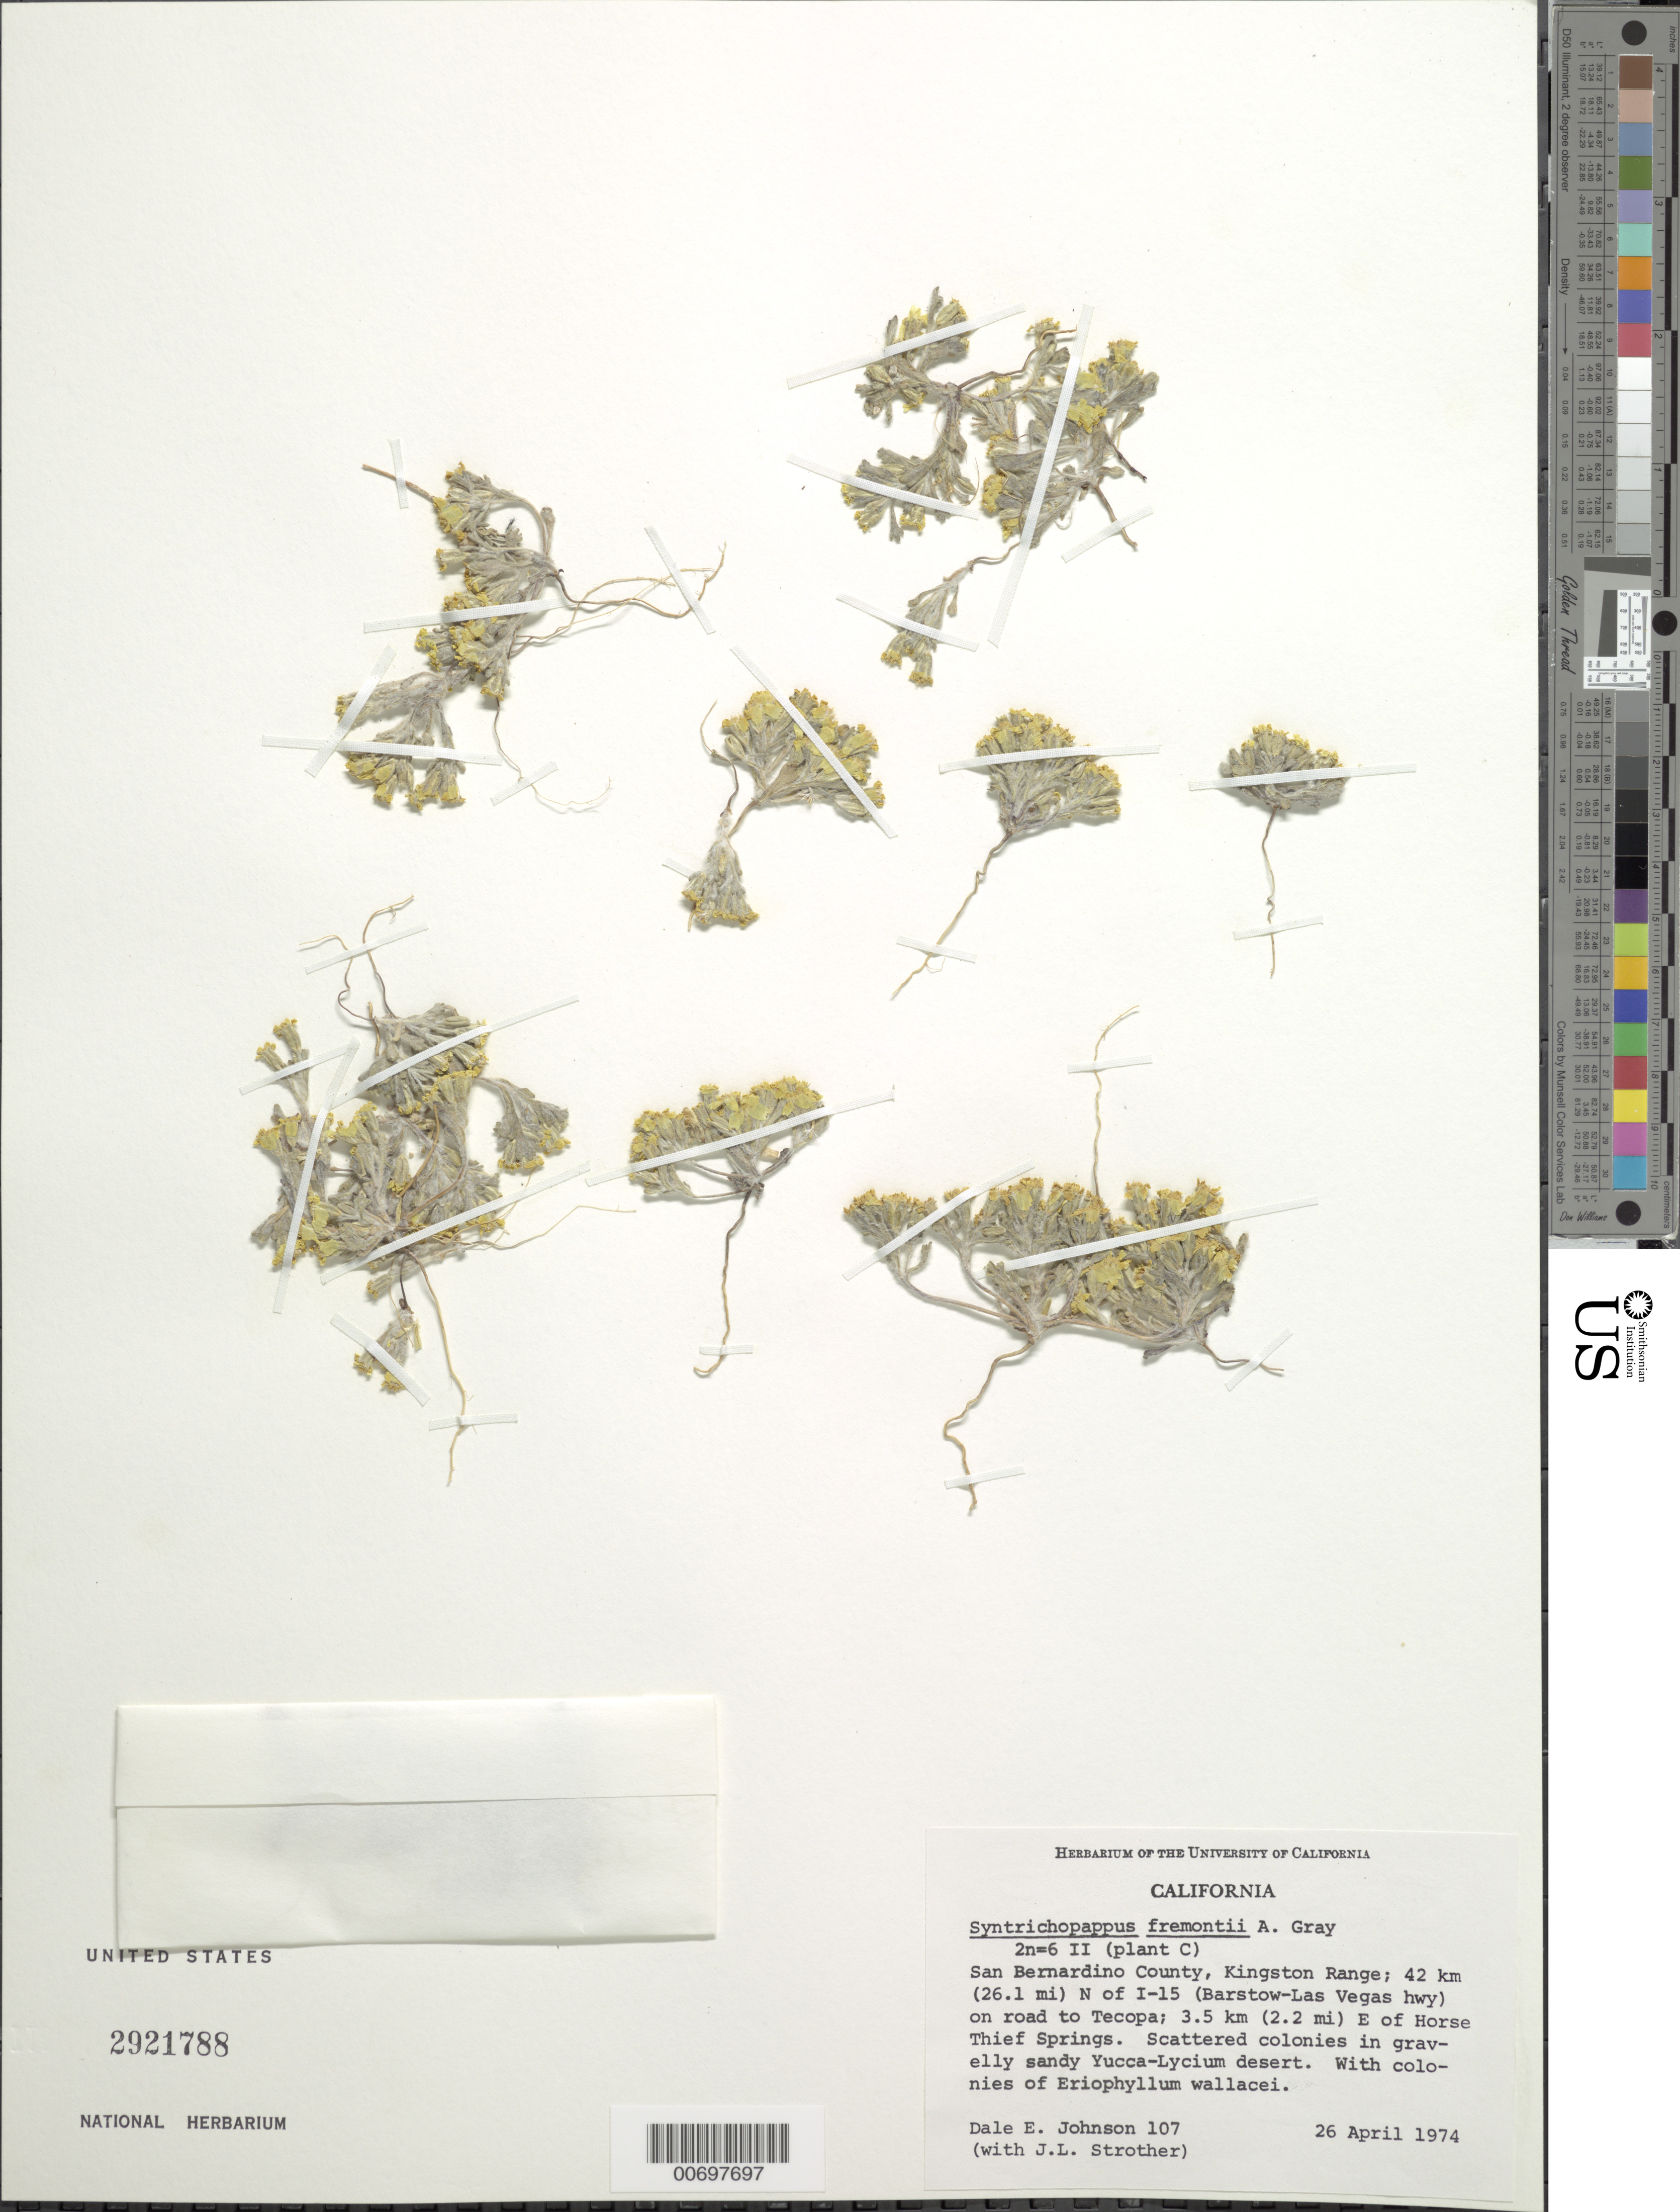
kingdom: Plantae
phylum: Tracheophyta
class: Magnoliopsida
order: Asterales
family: Asteraceae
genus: Syntrichopappus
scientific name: Syntrichopappus fremontii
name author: A. Gray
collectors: D. E. Johnson & J. Strother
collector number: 107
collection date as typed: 26 Apr 1974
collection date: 1974-04-26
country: United States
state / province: California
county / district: San Bernardino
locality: Kingston Range; 42 km (26.1 mi) N of I-15 (Barstow-Las Vegas hwy) on road to Tecopa; 3.5 km (2.2 mi) E of Horse Theif Springs.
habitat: Scattered colonies in gravelly sandy Yucca-Lucium desert. With colonies of Eriophyllum wallacei.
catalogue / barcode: US 2921788